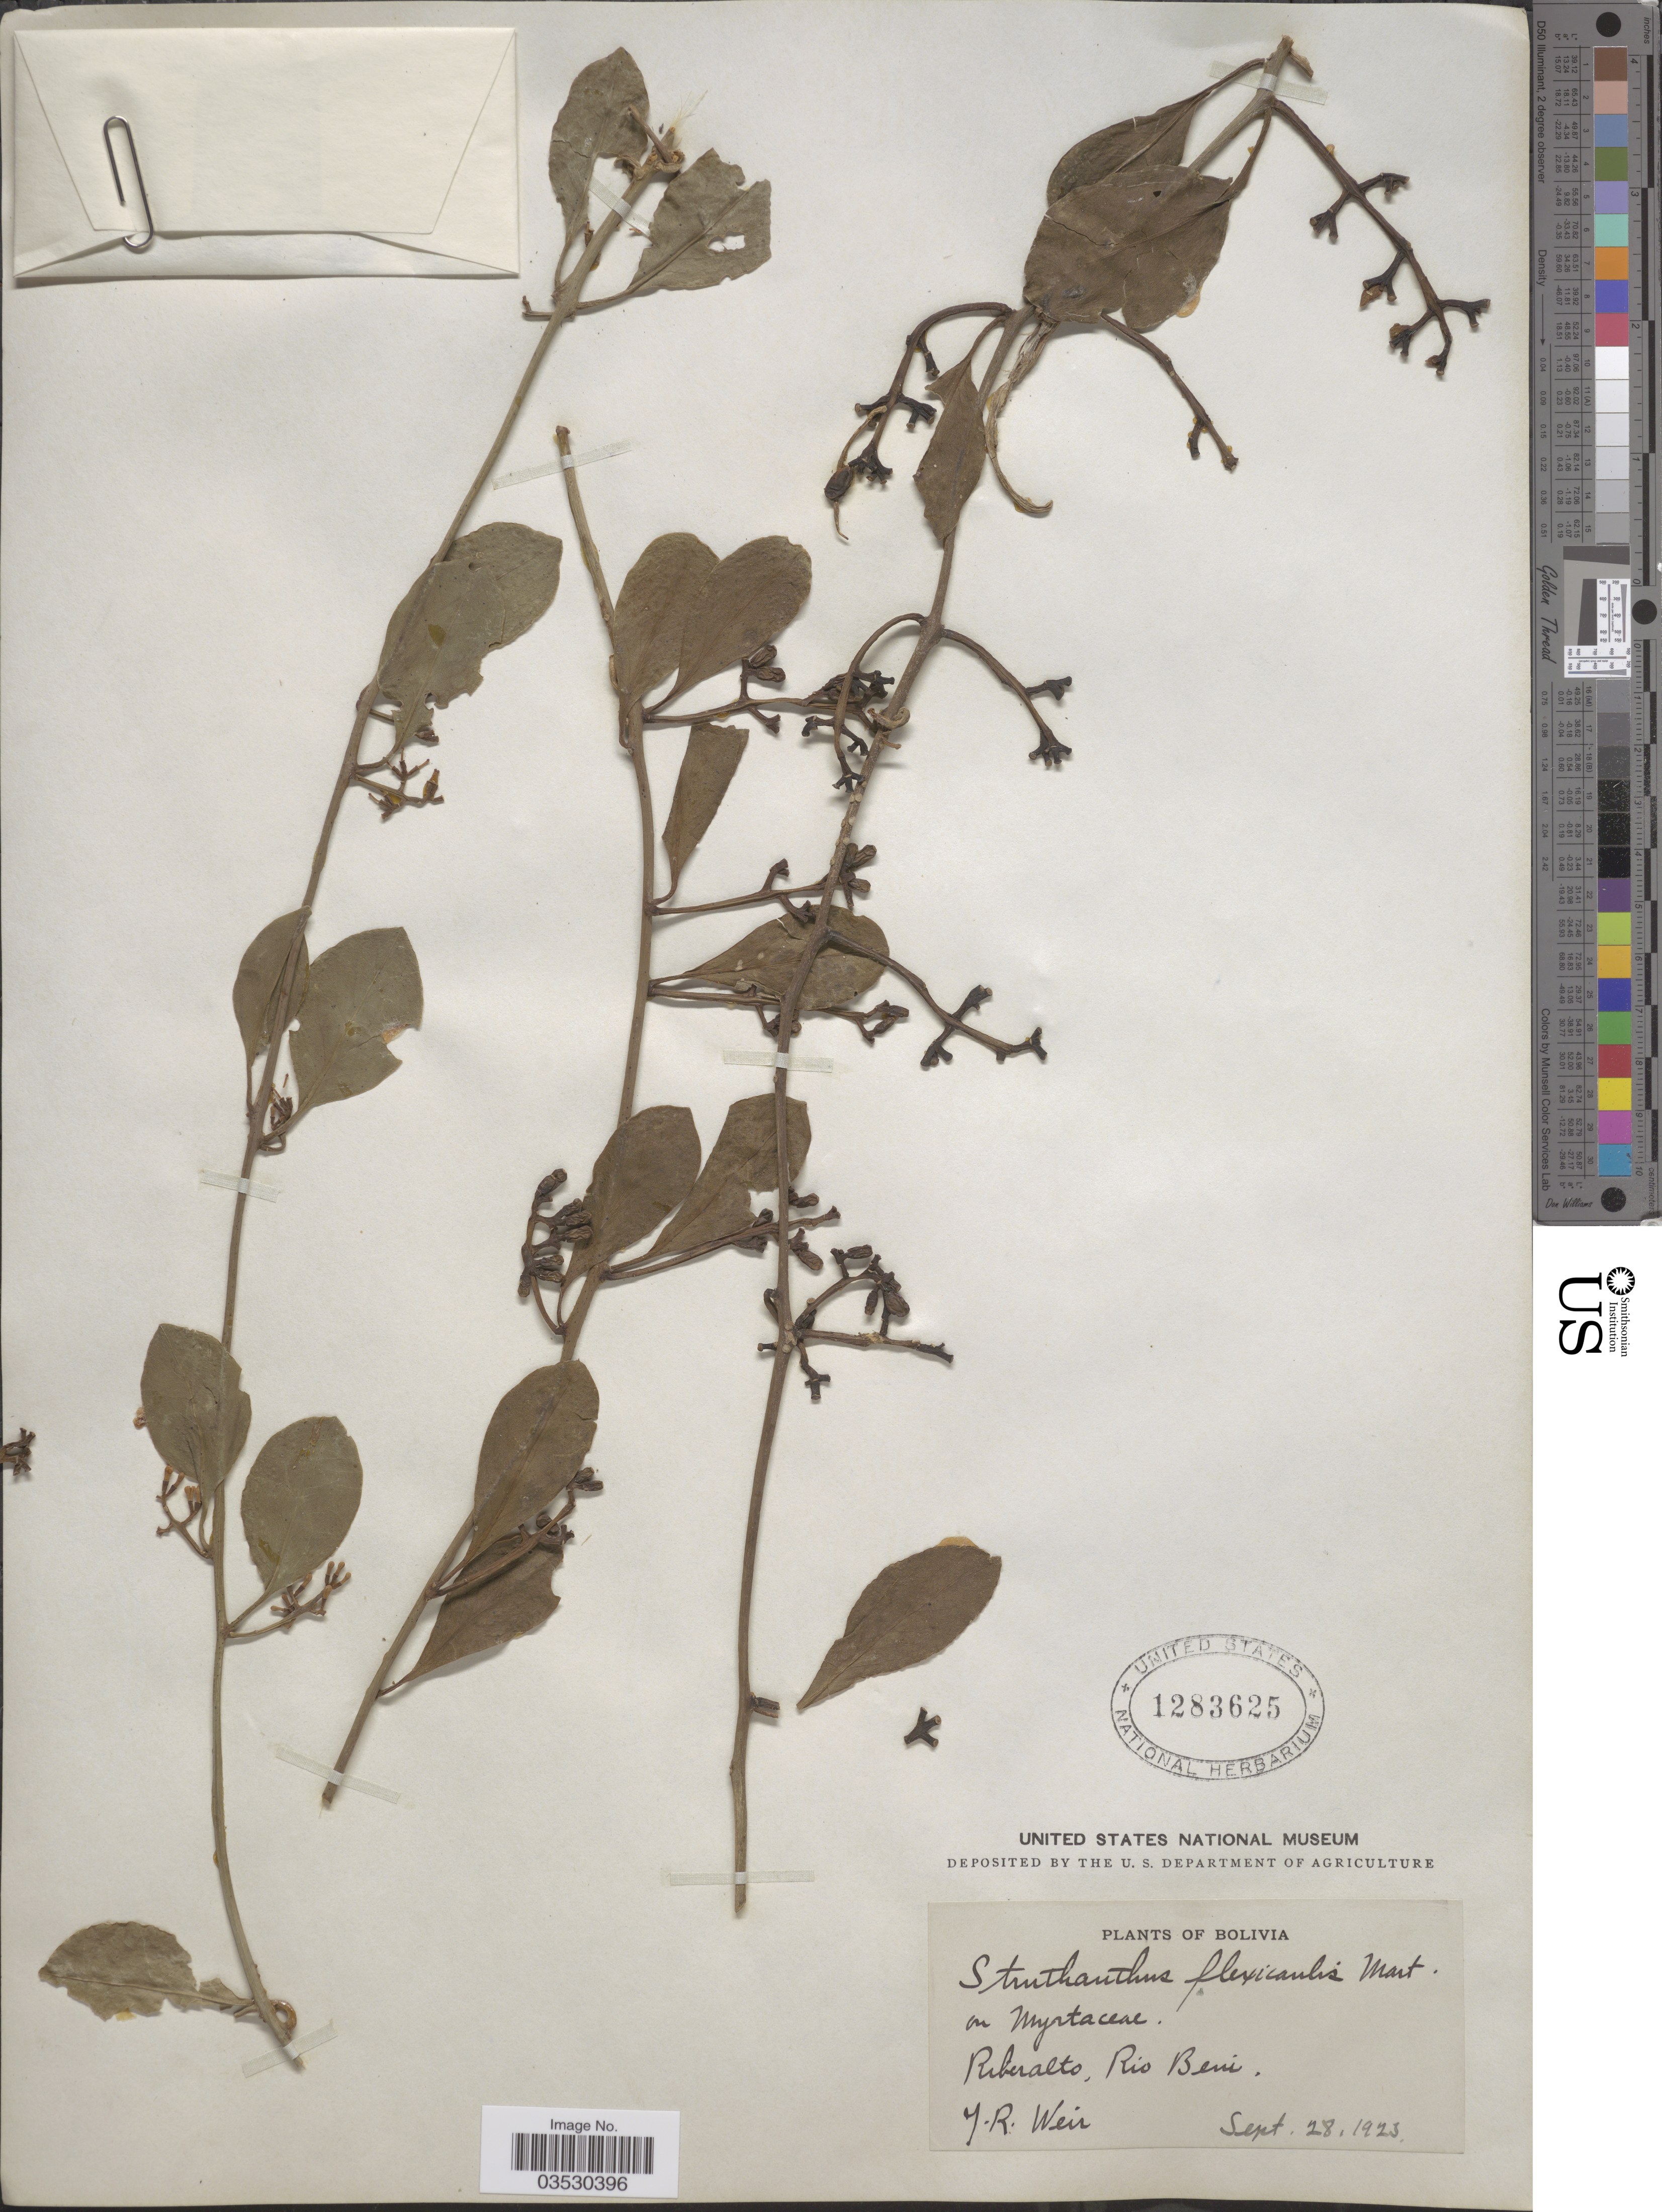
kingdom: Plantae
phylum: Tracheophyta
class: Magnoliopsida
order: Santalales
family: Loranthaceae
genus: Struthanthus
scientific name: Struthanthus flexicaulis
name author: (Mart. ex Schult. f.) Mart.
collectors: J. Weir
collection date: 1923-09-28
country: Bolivia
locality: Riberalto, Rio Beni.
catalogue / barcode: US 1283625